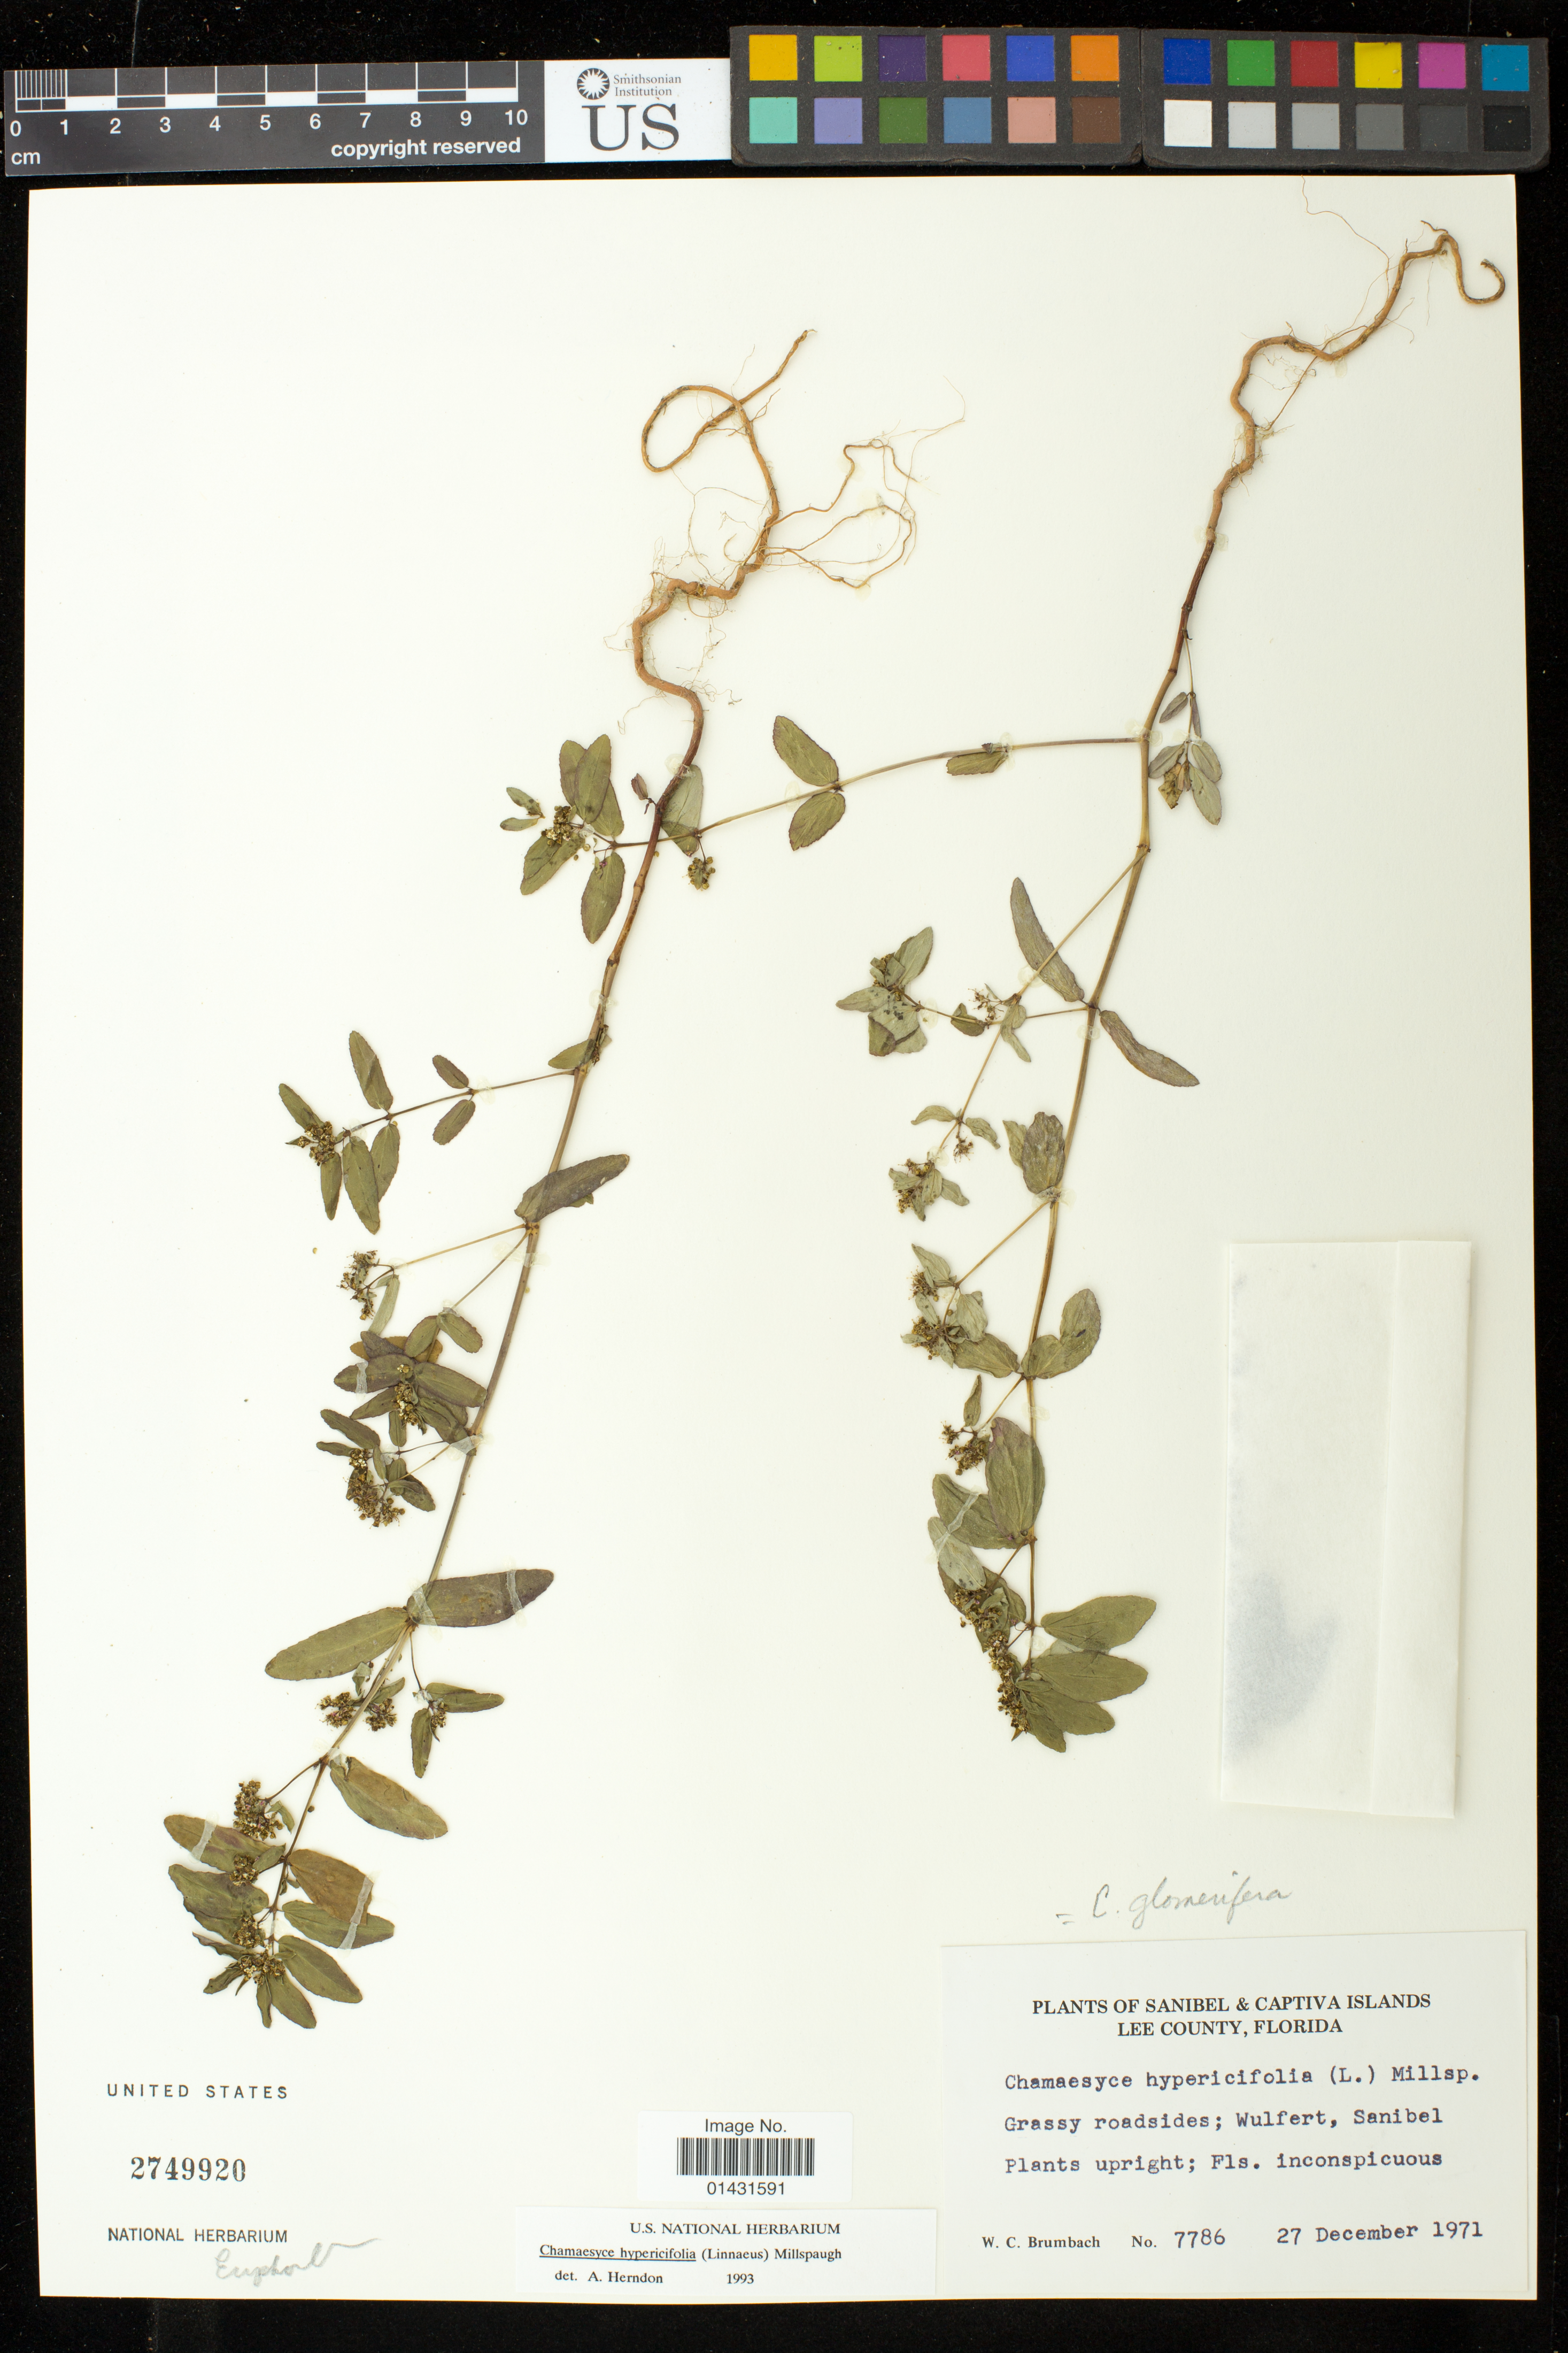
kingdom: Plantae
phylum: Tracheophyta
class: Magnoliopsida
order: Malpighiales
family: Euphorbiaceae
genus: Euphorbia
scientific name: Euphorbia hypericifolia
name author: L.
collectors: W. C. Brumbach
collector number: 7786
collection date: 1971-12-27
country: United States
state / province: Florida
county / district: Lee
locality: Wulfert, Sanibel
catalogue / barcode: US 2749920